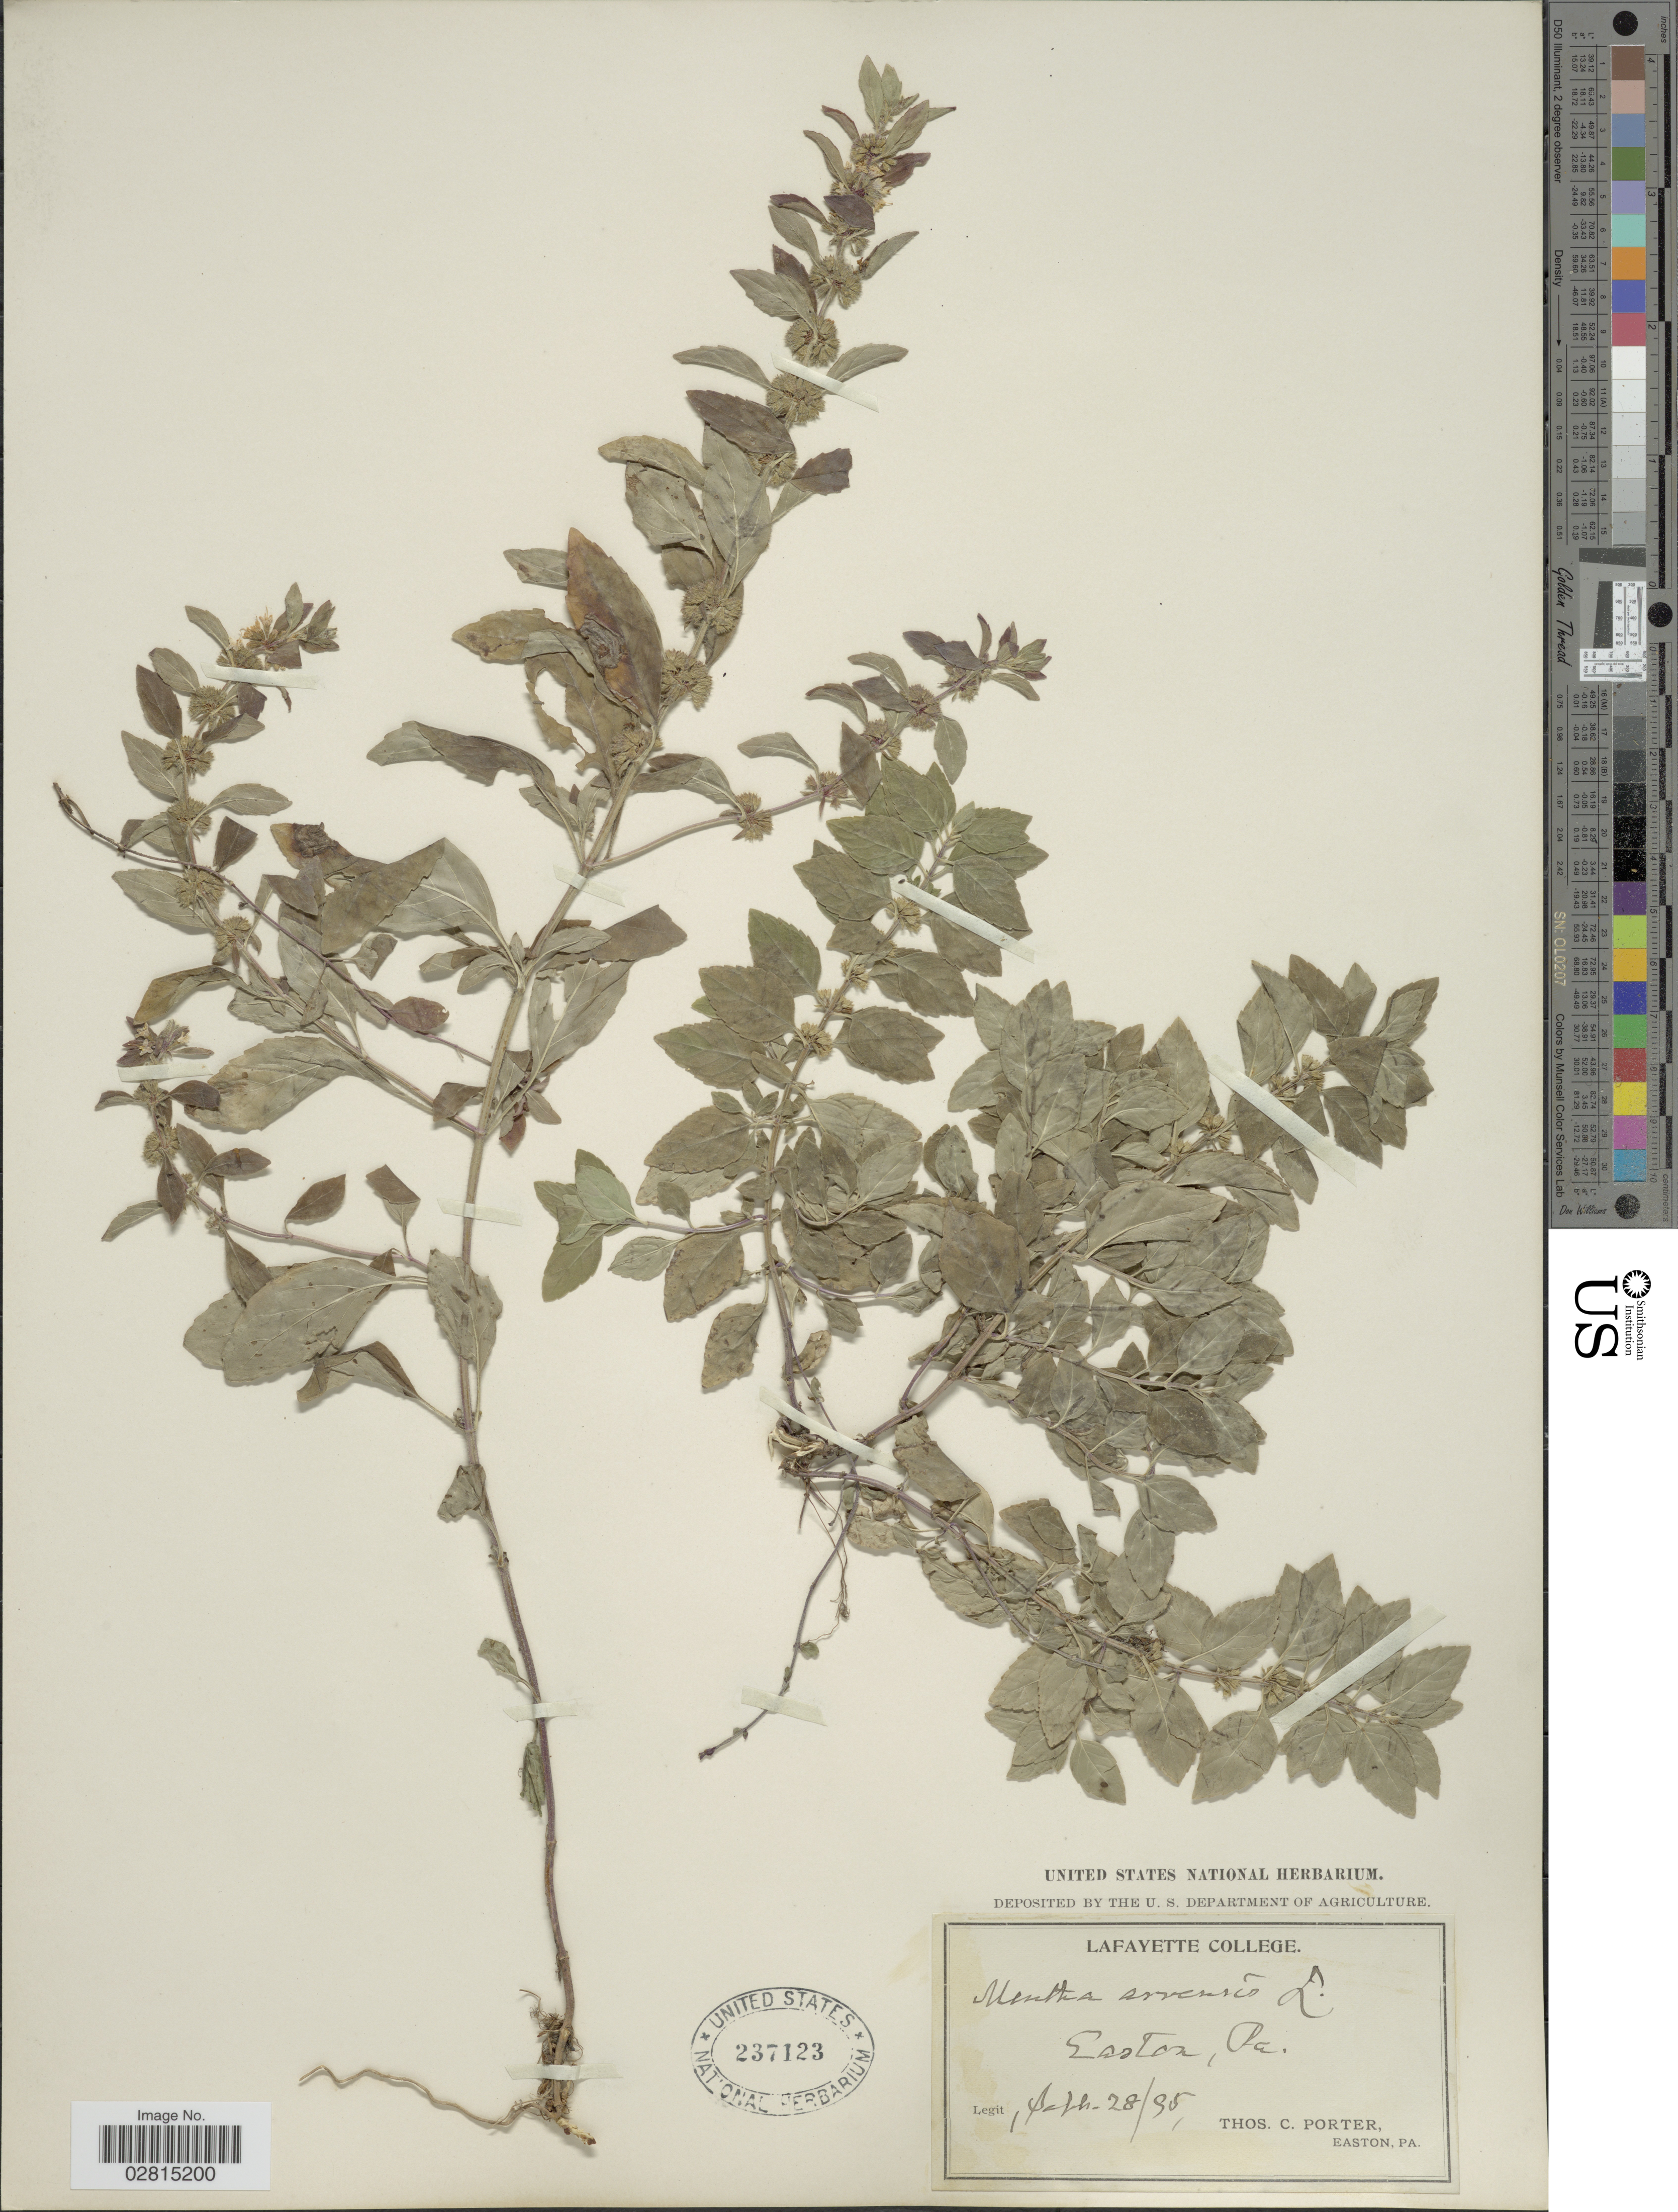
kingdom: Plantae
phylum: Tracheophyta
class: Magnoliopsida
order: Lamiales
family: Lamiaceae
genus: Mentha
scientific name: Mentha canadensis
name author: L.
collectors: T. Porter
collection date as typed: Transcribed d/m/y: 28/9/95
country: United States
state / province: Pennsylvania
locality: Easton, Pa.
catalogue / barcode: US 237123